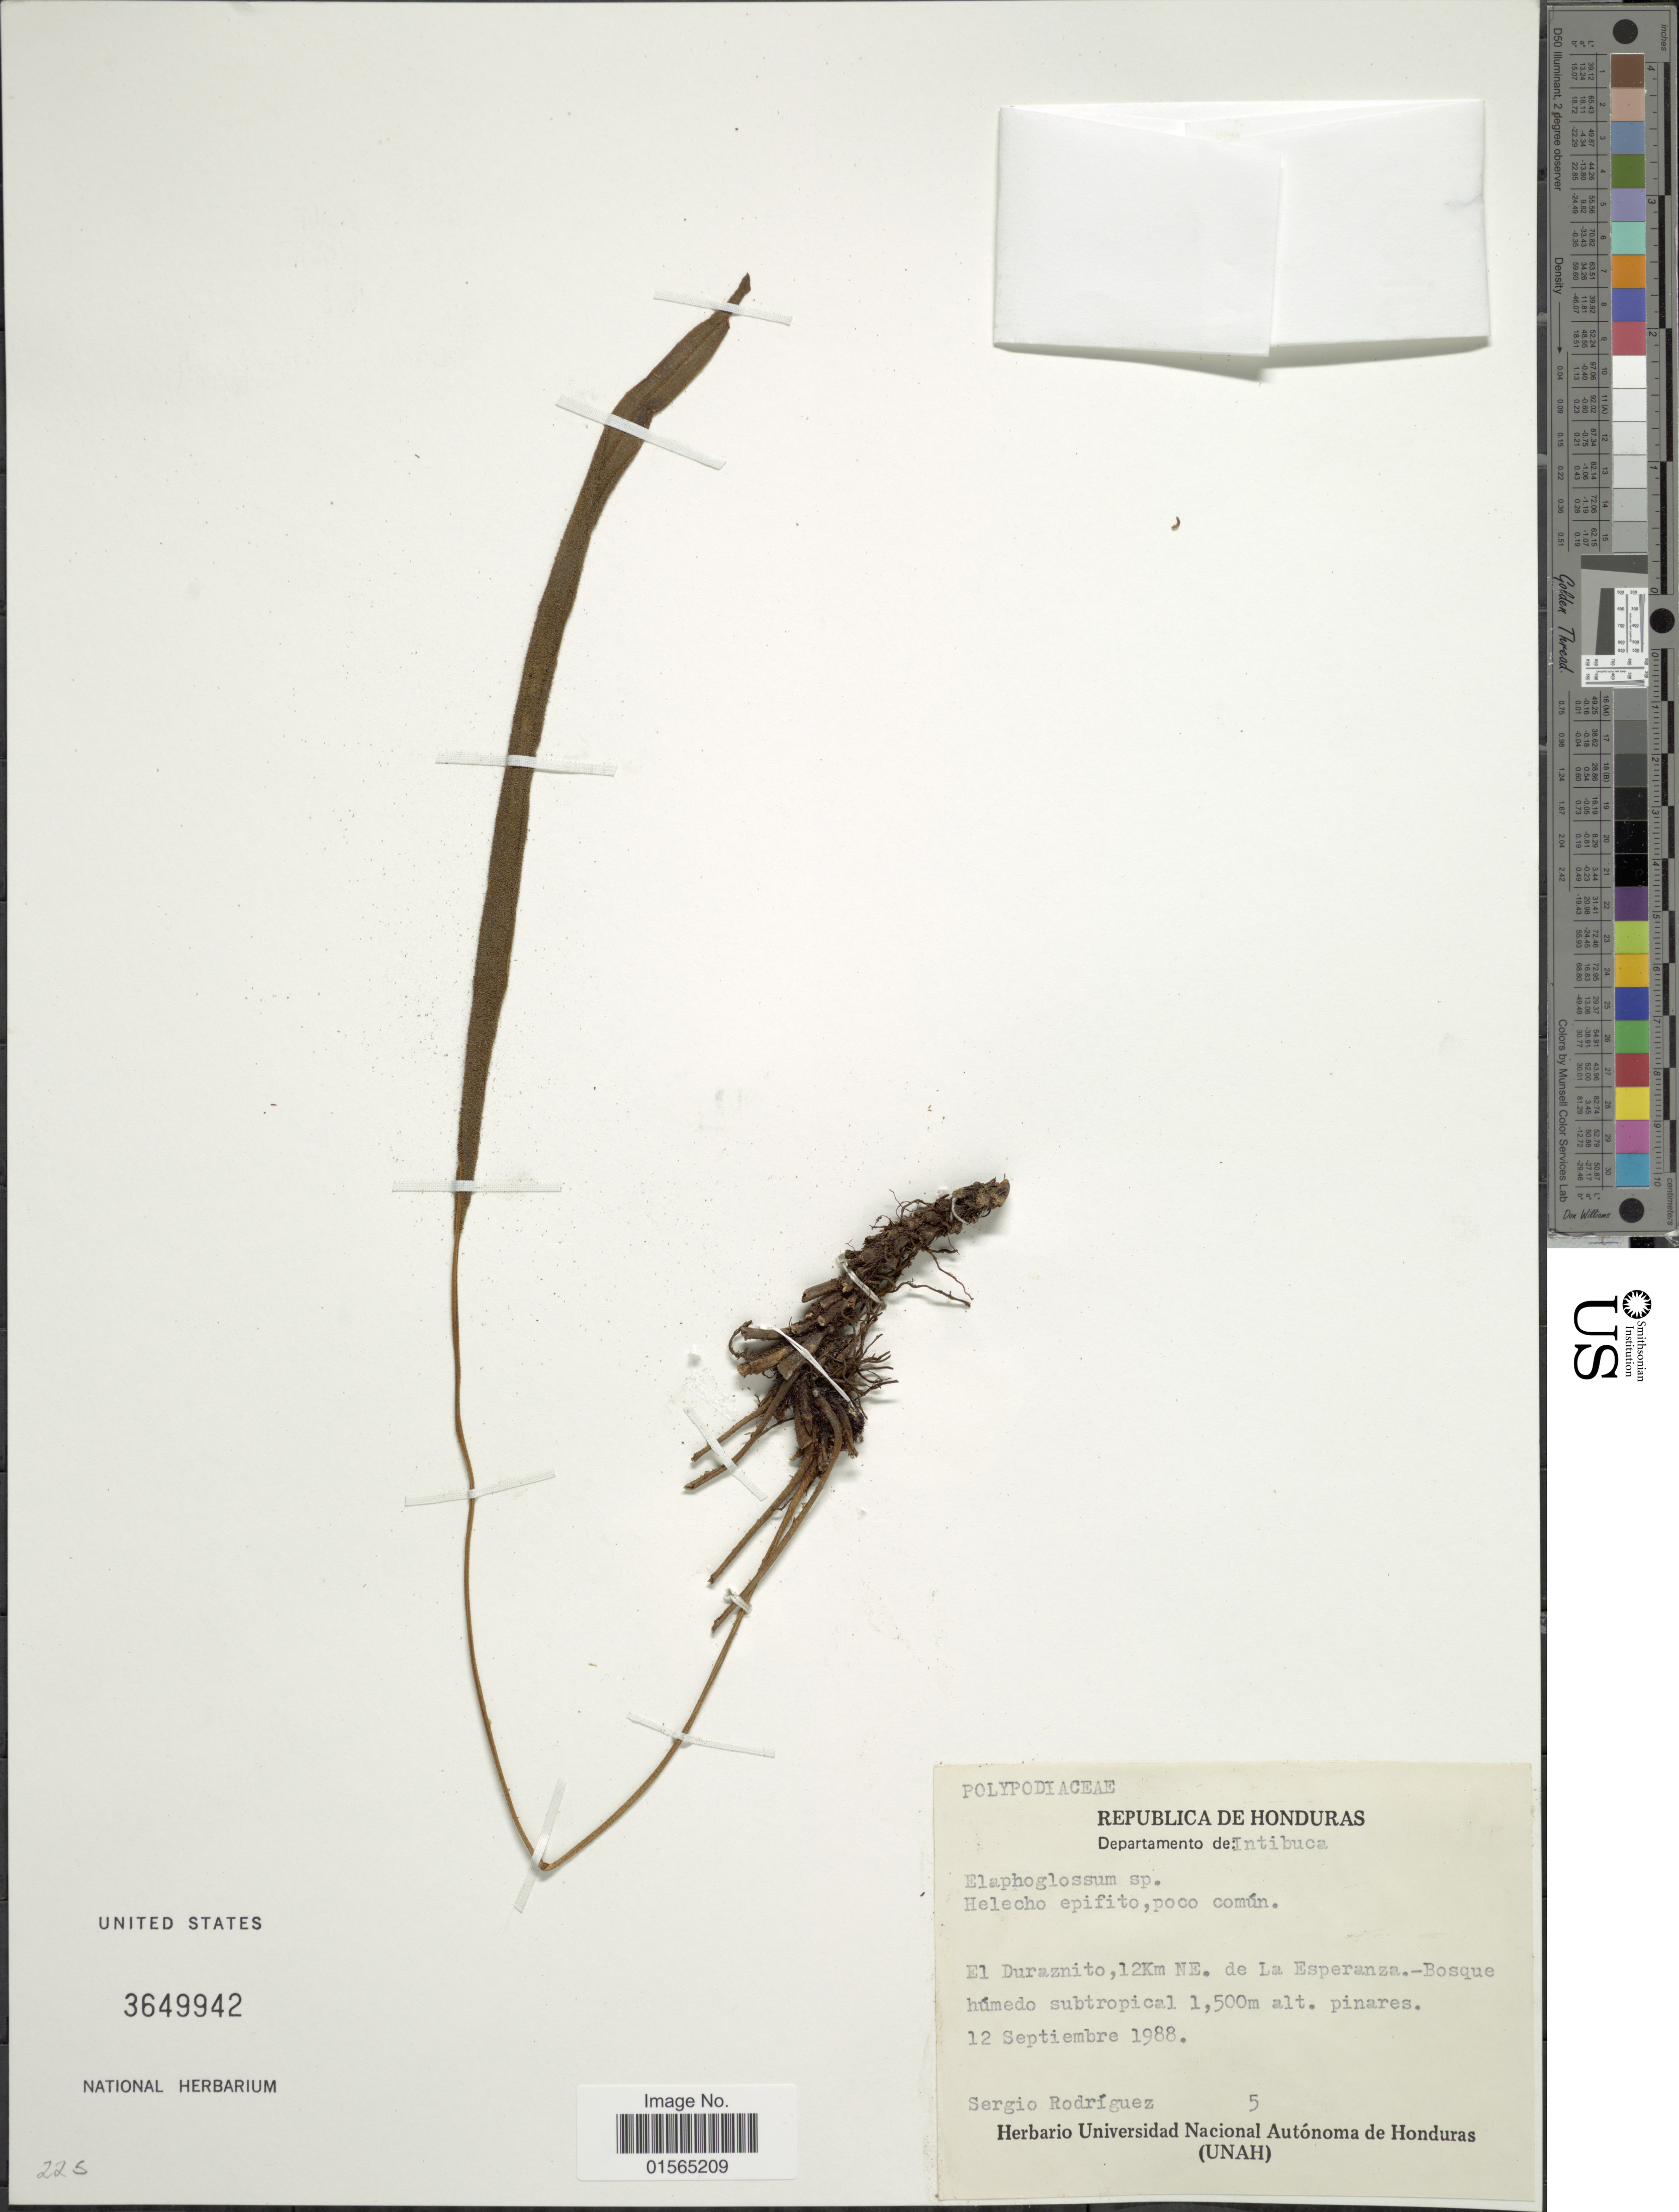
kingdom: Plantae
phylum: Tracheophyta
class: Polypodiopsida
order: Polypodiales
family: Dryopteridaceae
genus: Elaphoglossum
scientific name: Elaphoglossum petiolatum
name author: (Sw.) Urb.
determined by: Martinez-Becerril, Ana G.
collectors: S. Rodriguez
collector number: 5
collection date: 1988-09-12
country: Honduras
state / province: Intibuca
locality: El Duraznito, 12 km NE. De La Esperanza. Bosque humedo subtropical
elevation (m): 1500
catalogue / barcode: US 3649942